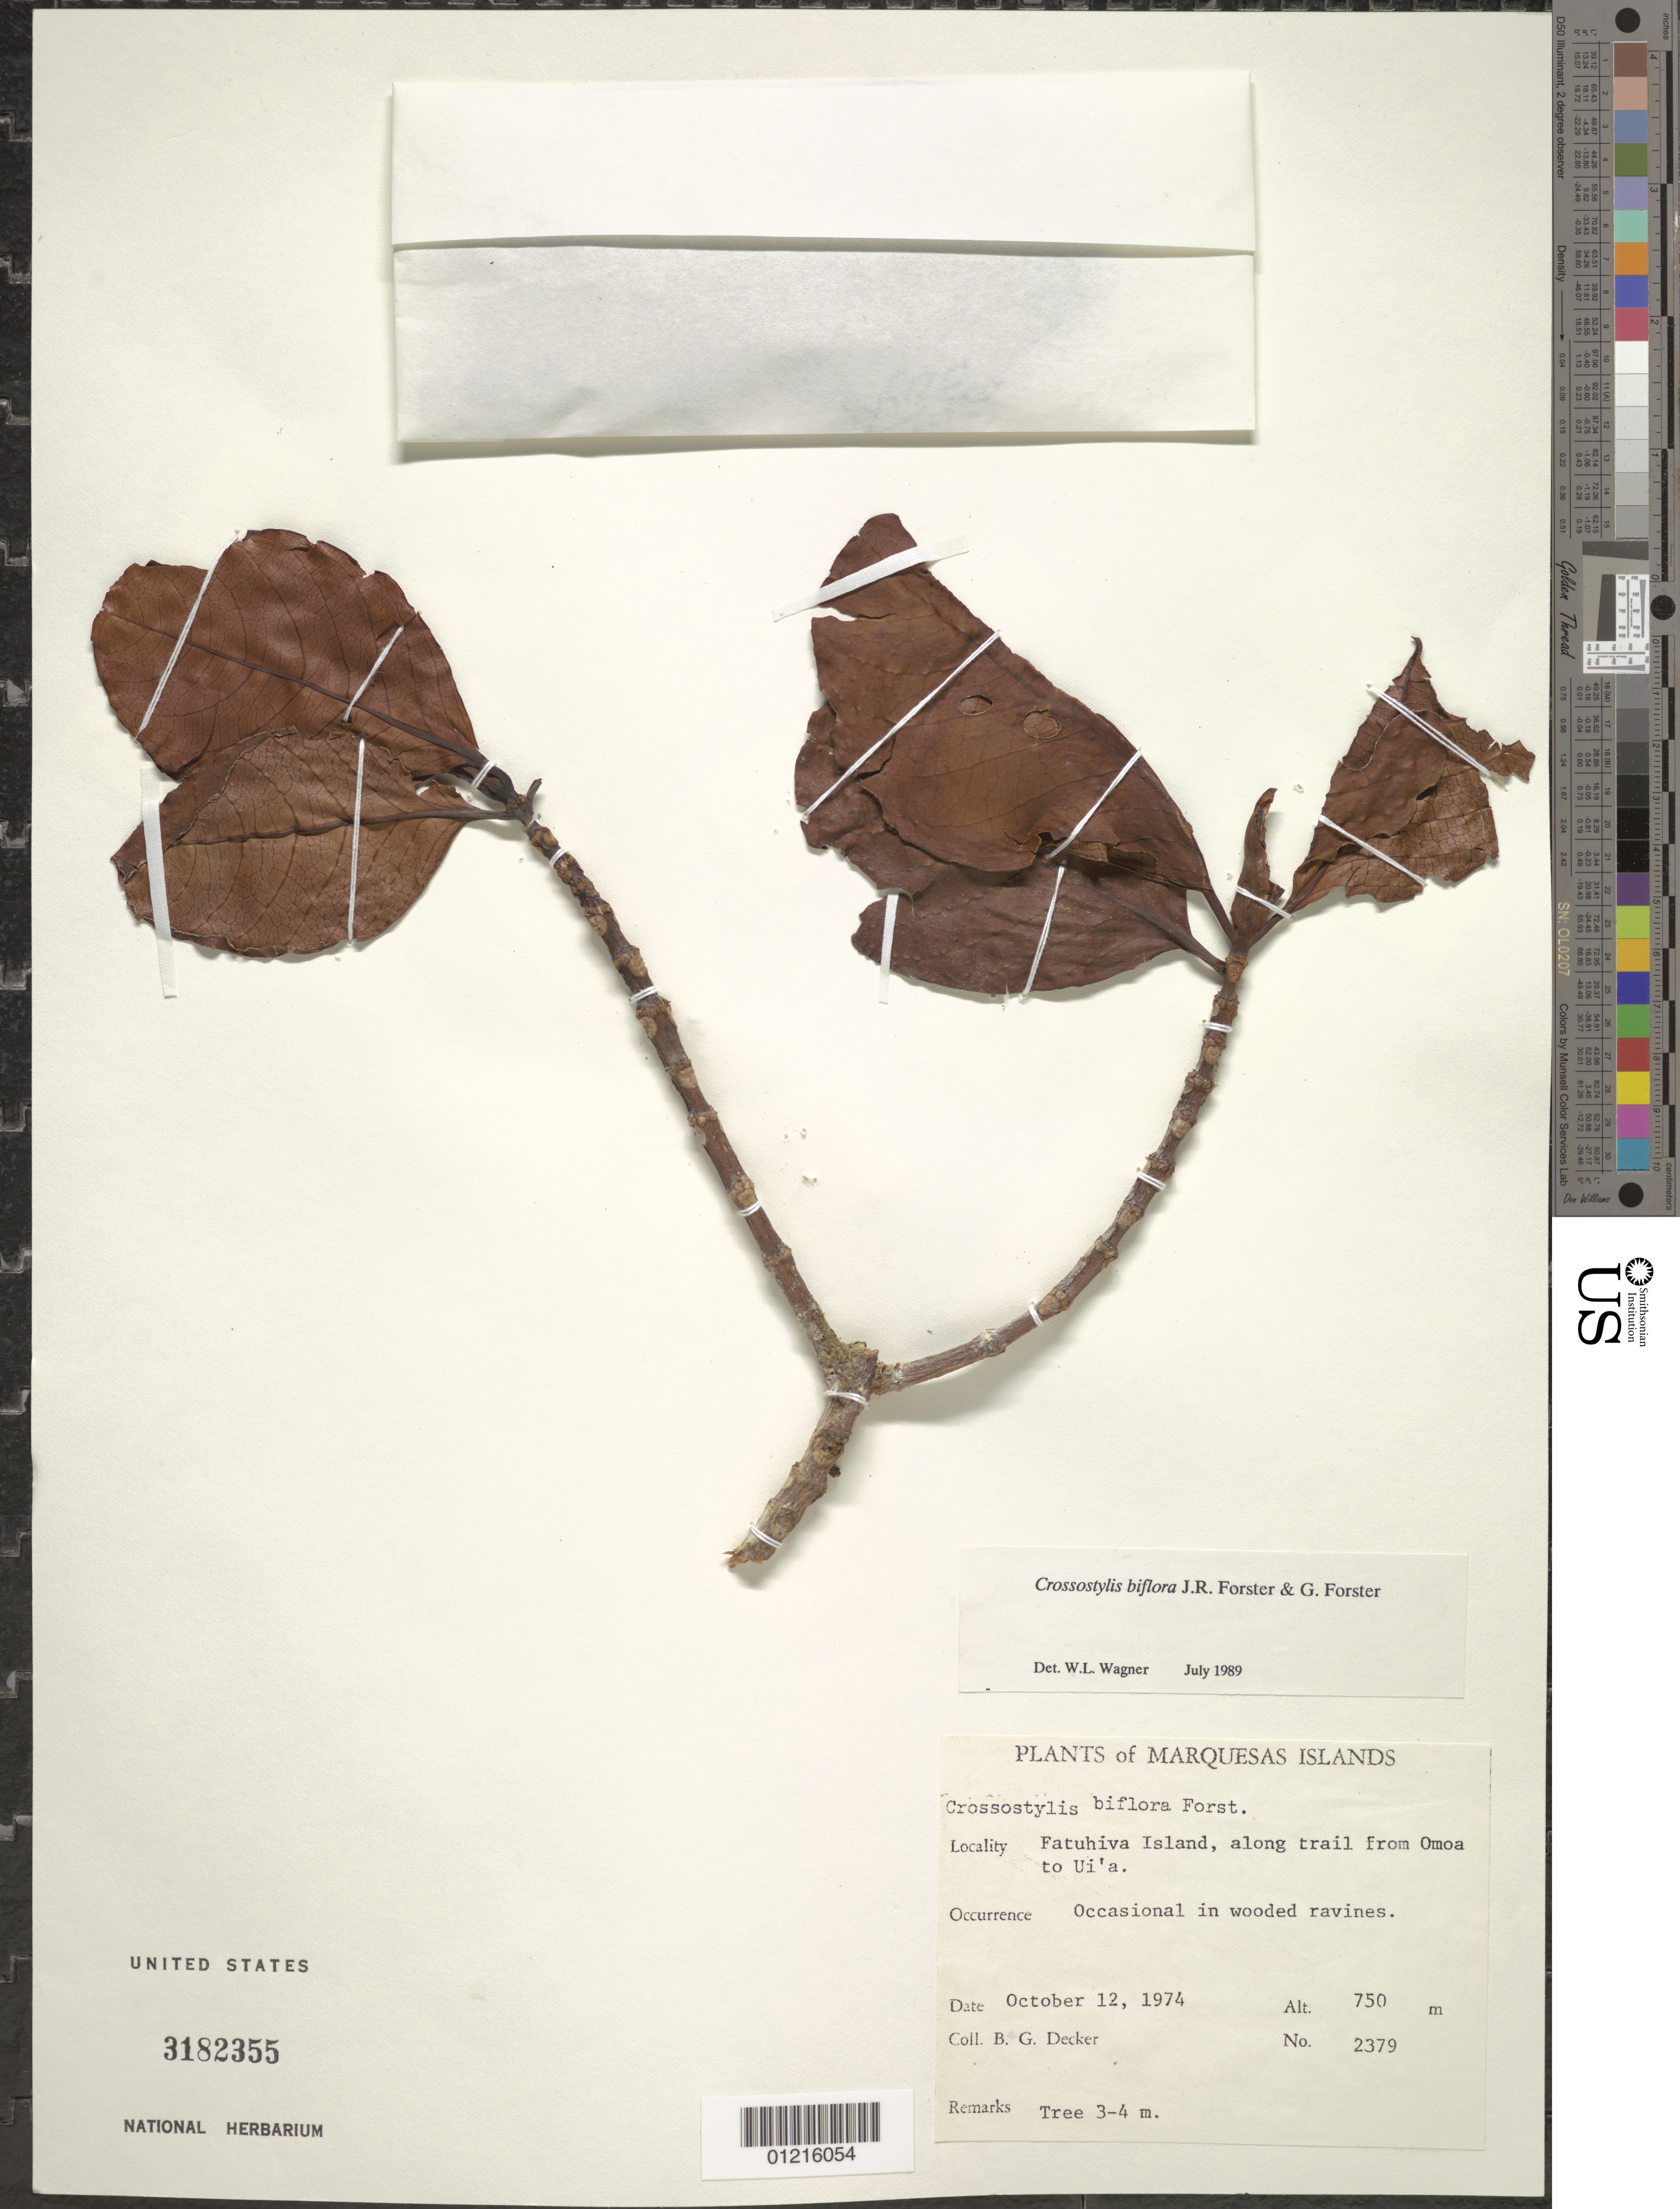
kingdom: Plantae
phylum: Tracheophyta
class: Magnoliopsida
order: Malpighiales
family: Rhizophoraceae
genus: Crossostylis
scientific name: Crossostylis biflora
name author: J.R. Forst. & G. Forst.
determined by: Wagner, W. L., (BOT), Smithsonian Institution - National Museum of Natural History (UNITED STATES)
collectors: B. G. Decker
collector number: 2379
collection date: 1974-10-12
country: French Polynesia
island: Fatu Hiva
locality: along trail from 'Omo'a to Ui'a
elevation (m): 750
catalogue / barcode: US 3182355